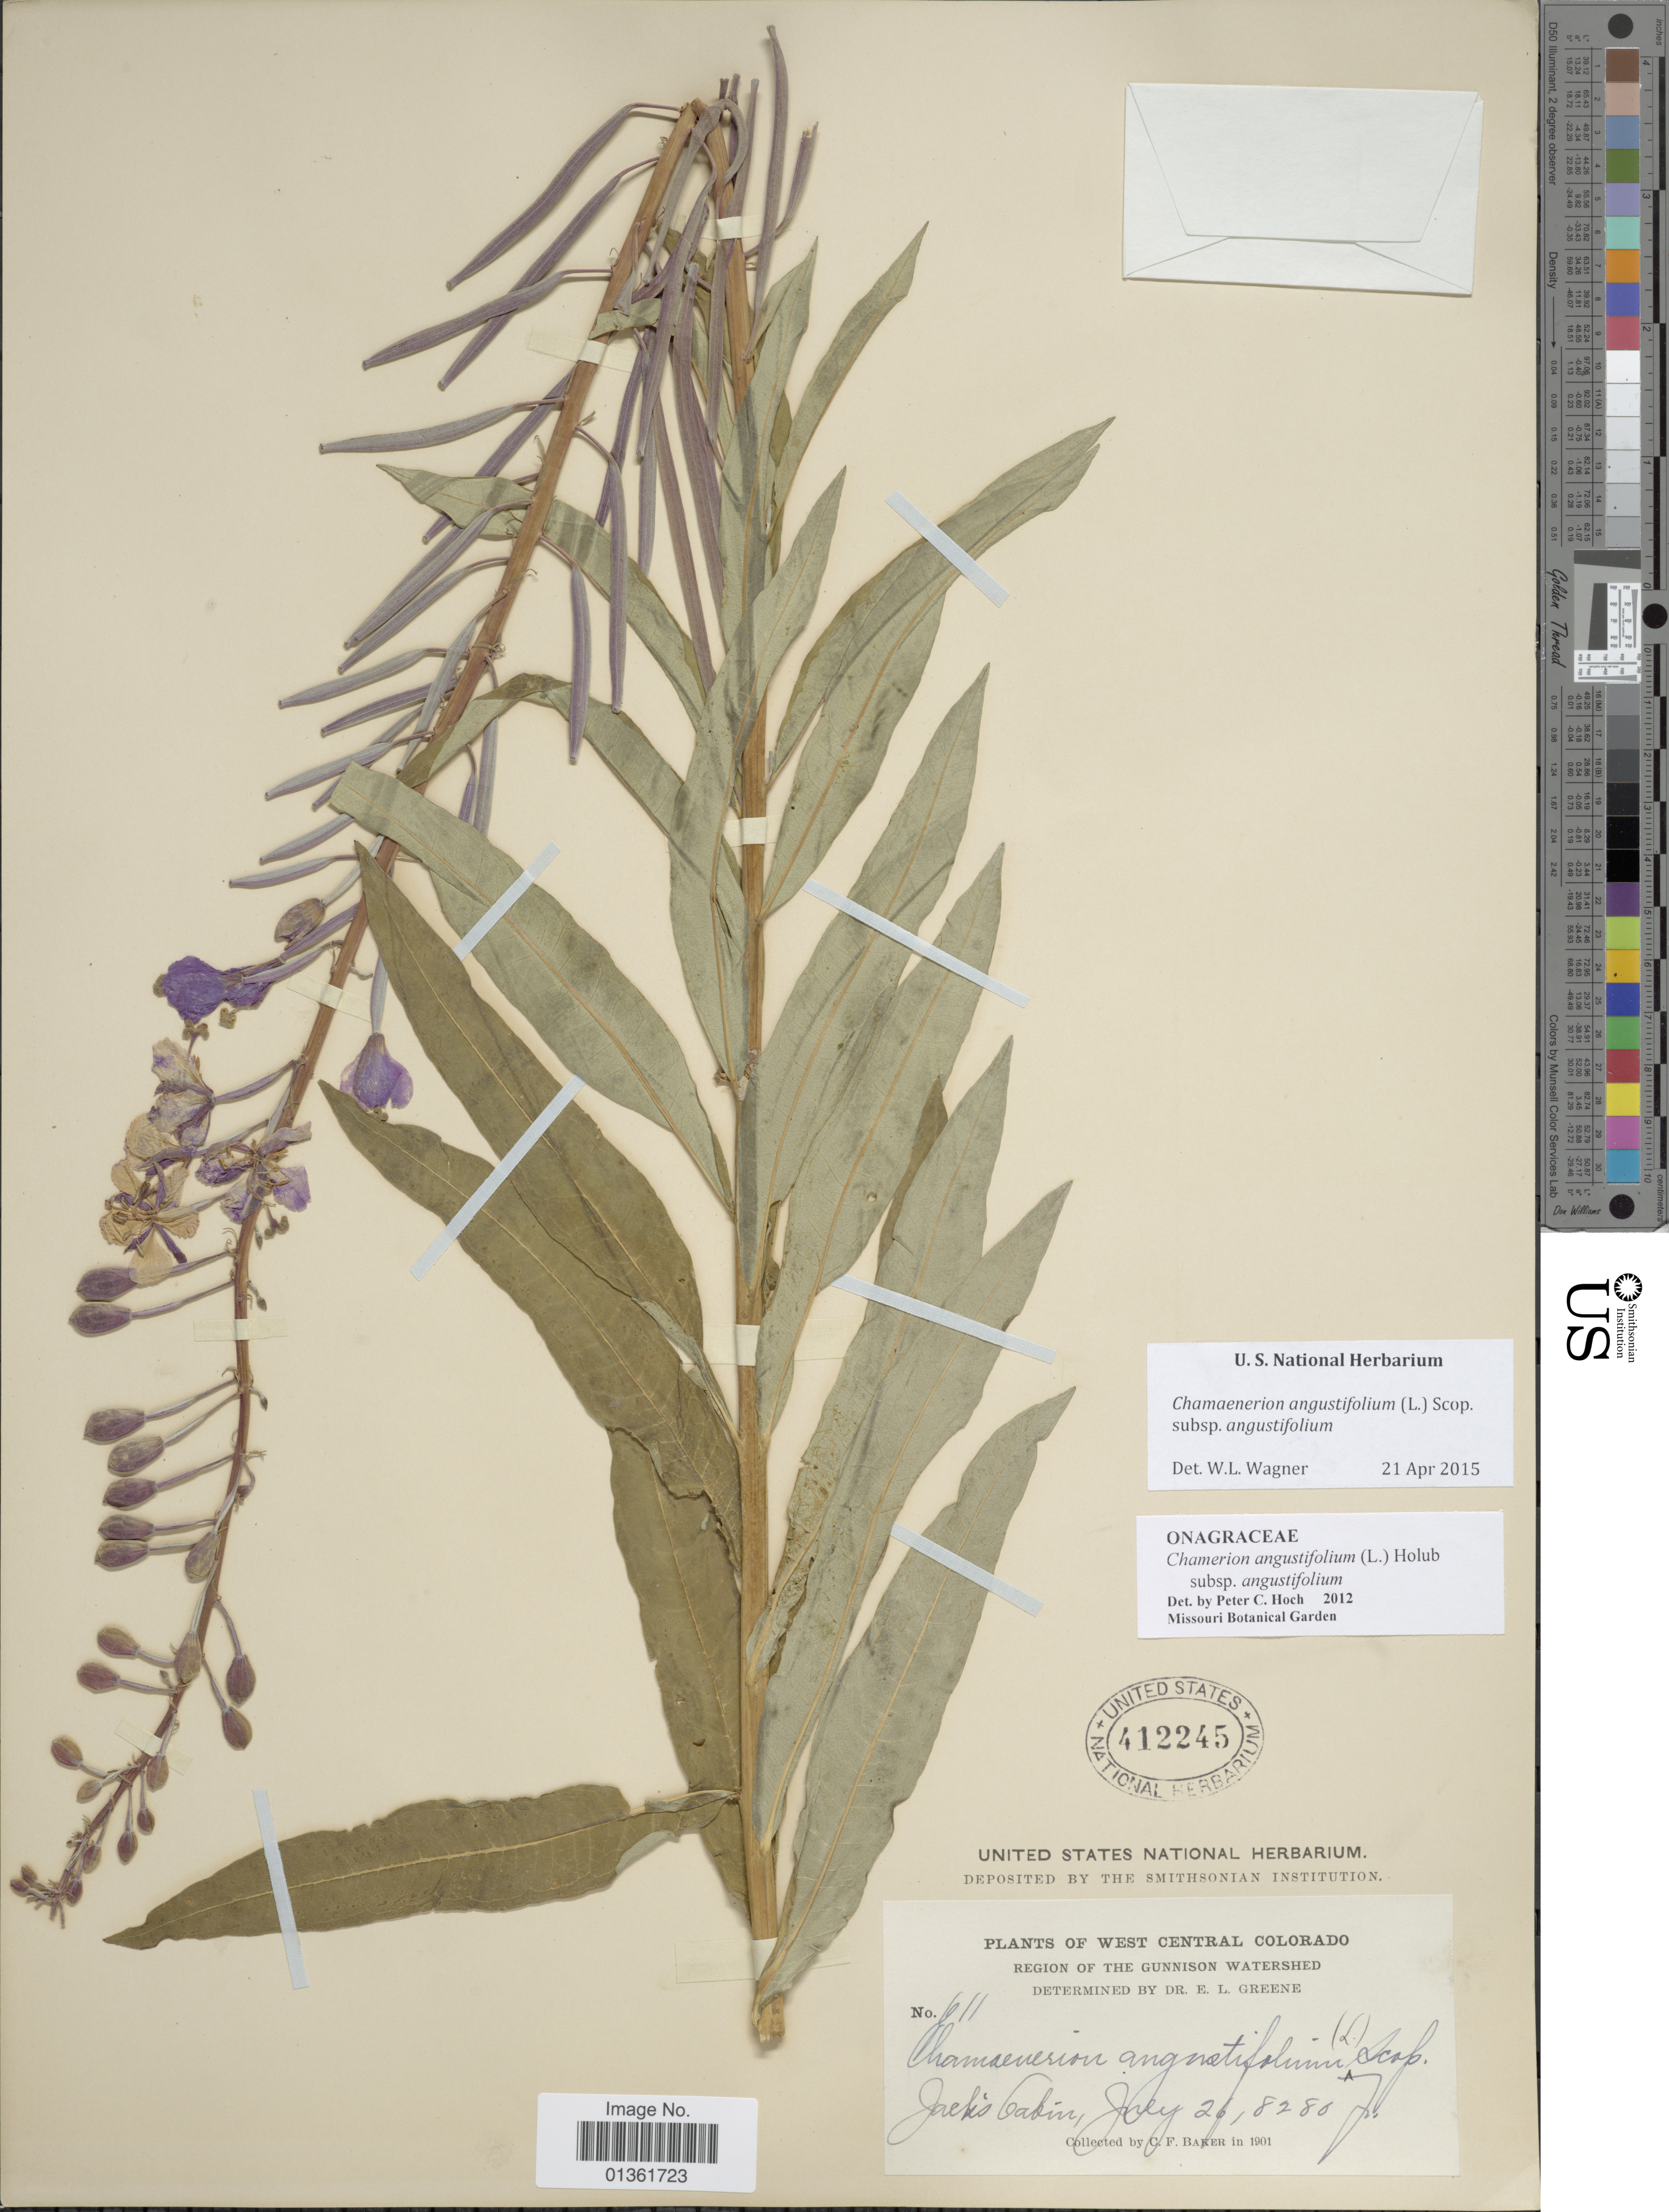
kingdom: Plantae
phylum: Tracheophyta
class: Magnoliopsida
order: Myrtales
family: Onagraceae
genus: Chamaenerion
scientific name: Chamaenerion angustifolium subsp. angustifolium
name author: (L.) Scop.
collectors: C. F. Baker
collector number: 611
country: United States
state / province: Colorado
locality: West Central Colorado. Region of the Gunnison watershed. Jack's Cabin.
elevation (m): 2524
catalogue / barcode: US 412245